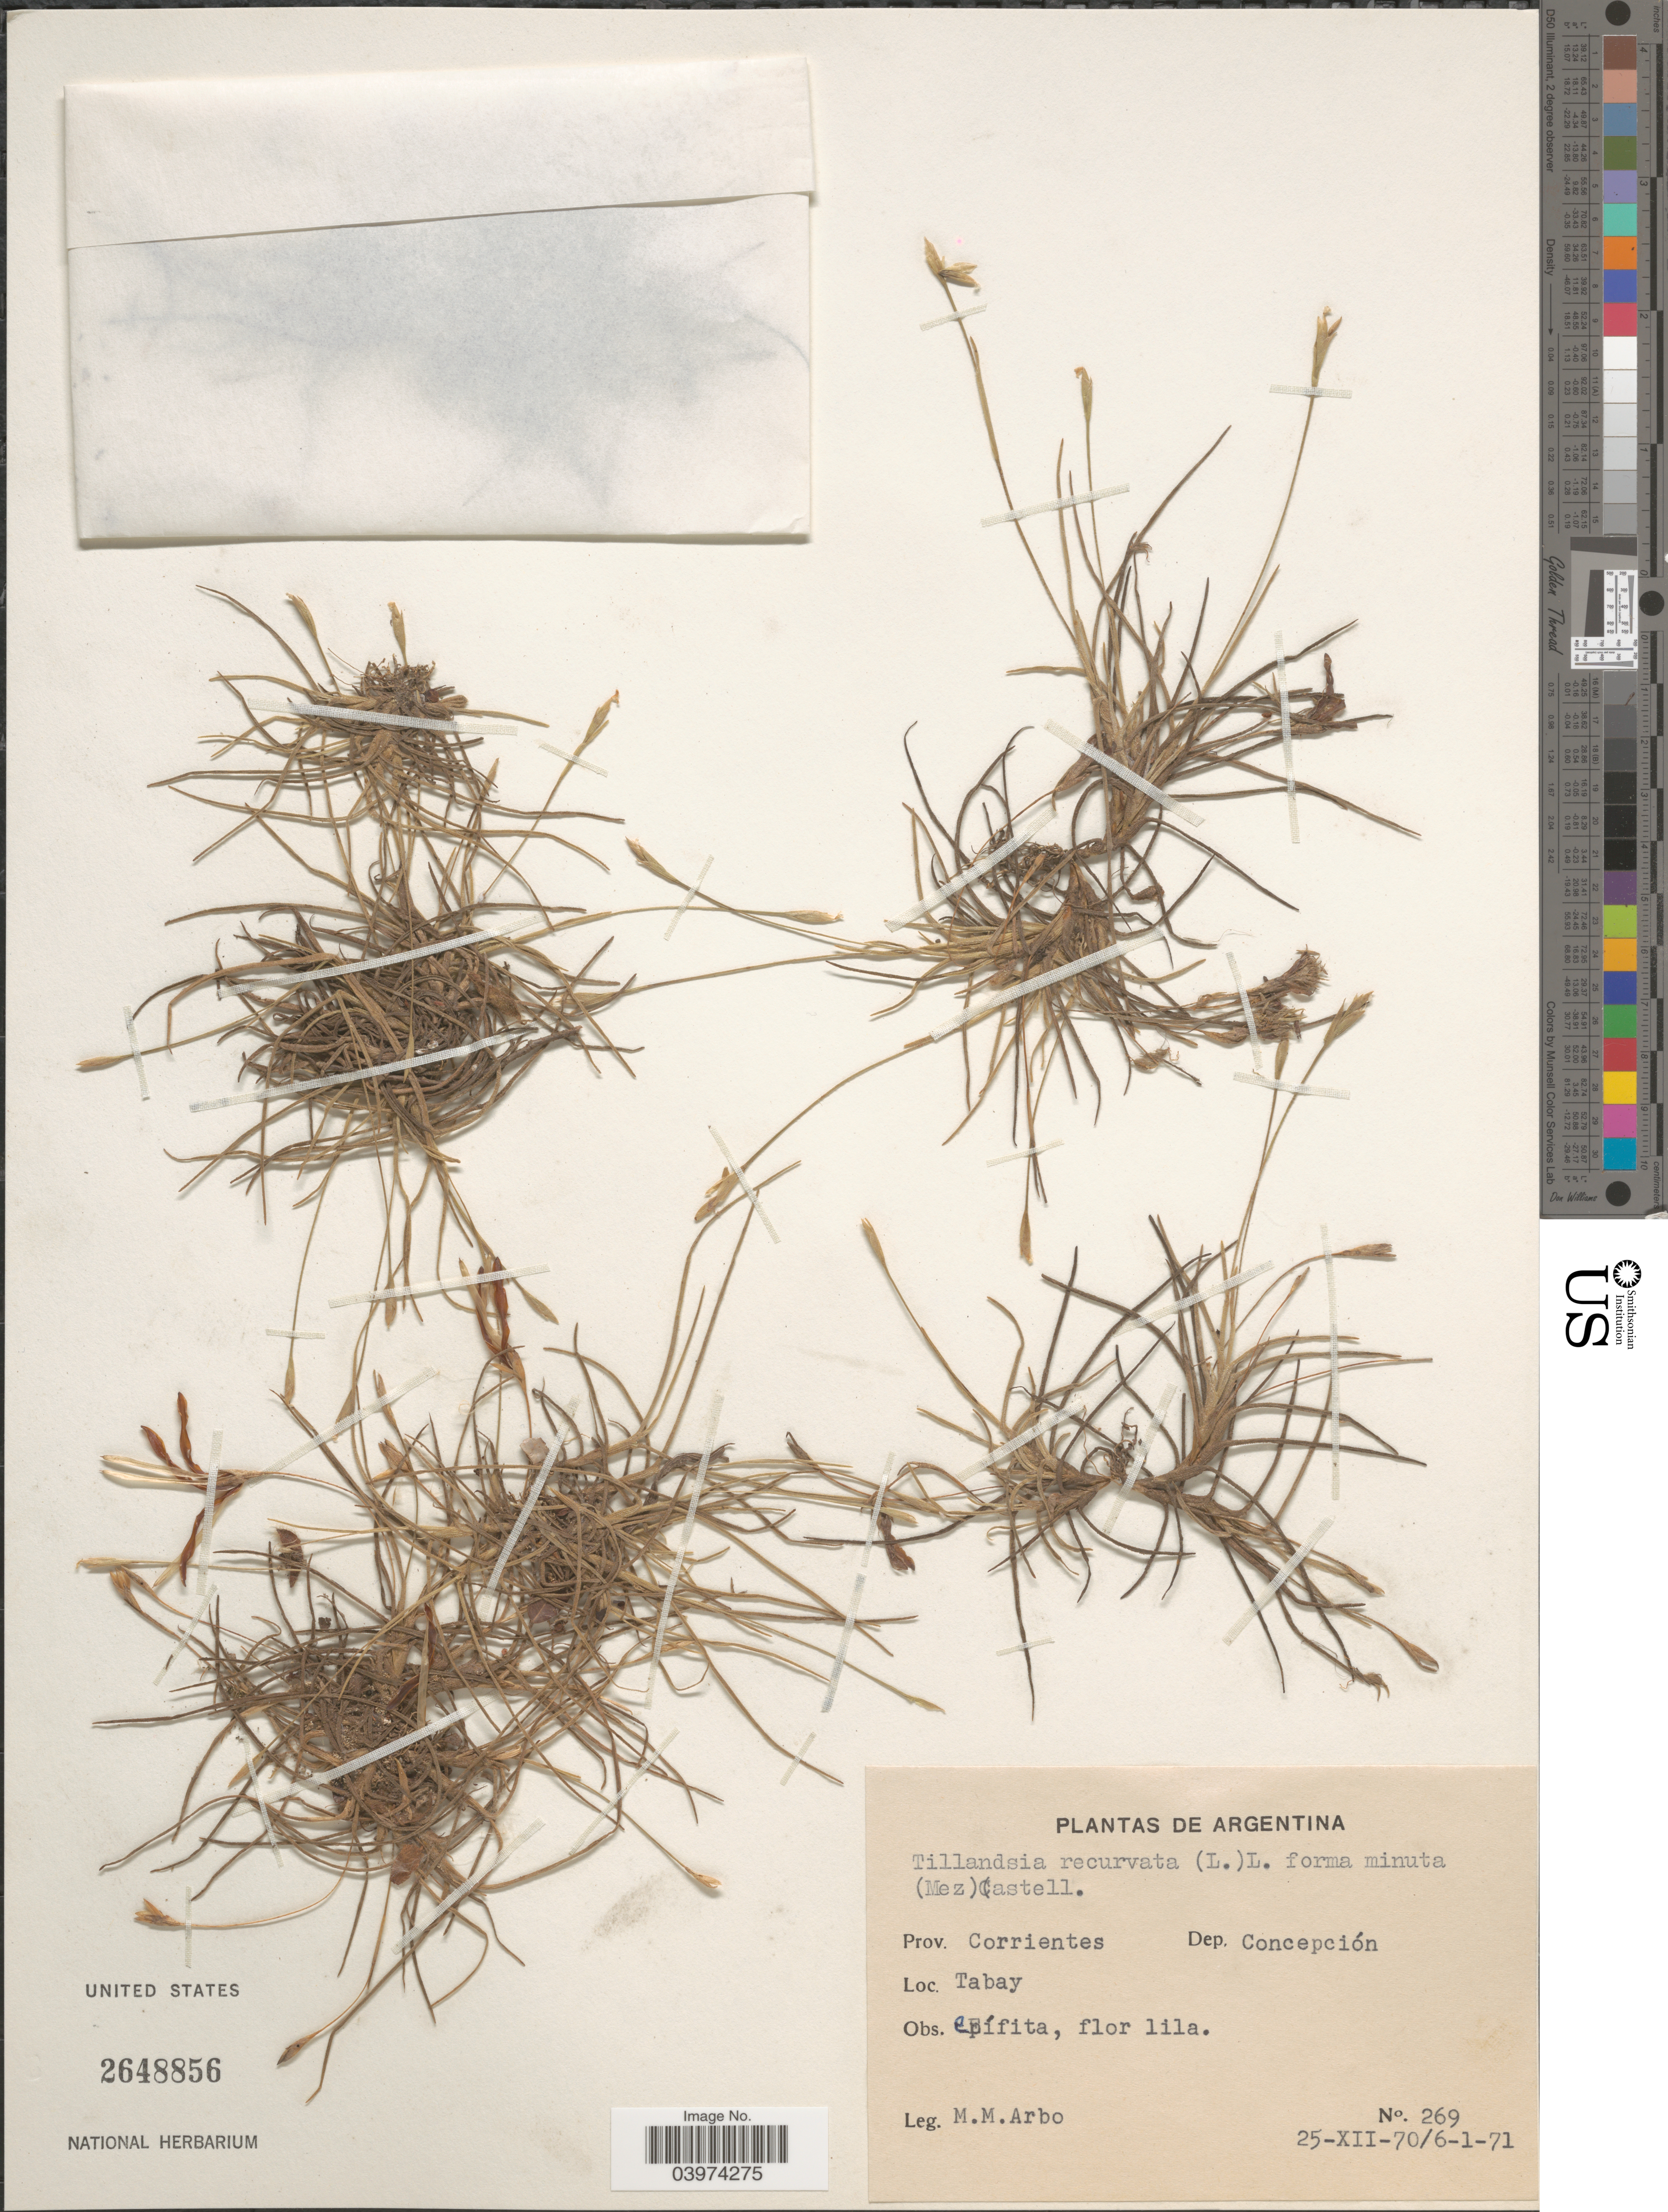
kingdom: Plantae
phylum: Tracheophyta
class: Liliopsida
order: Poales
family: Bromeliaceae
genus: Tillandsia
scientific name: Tillandsia recurvata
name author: L.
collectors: M. M. Arbo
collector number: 269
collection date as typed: Transcribed d/m/y: 25/12/70 to 6/1/71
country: Argentina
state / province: Corrientes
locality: Dep. Concepción. Tabay.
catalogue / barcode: US 2648856